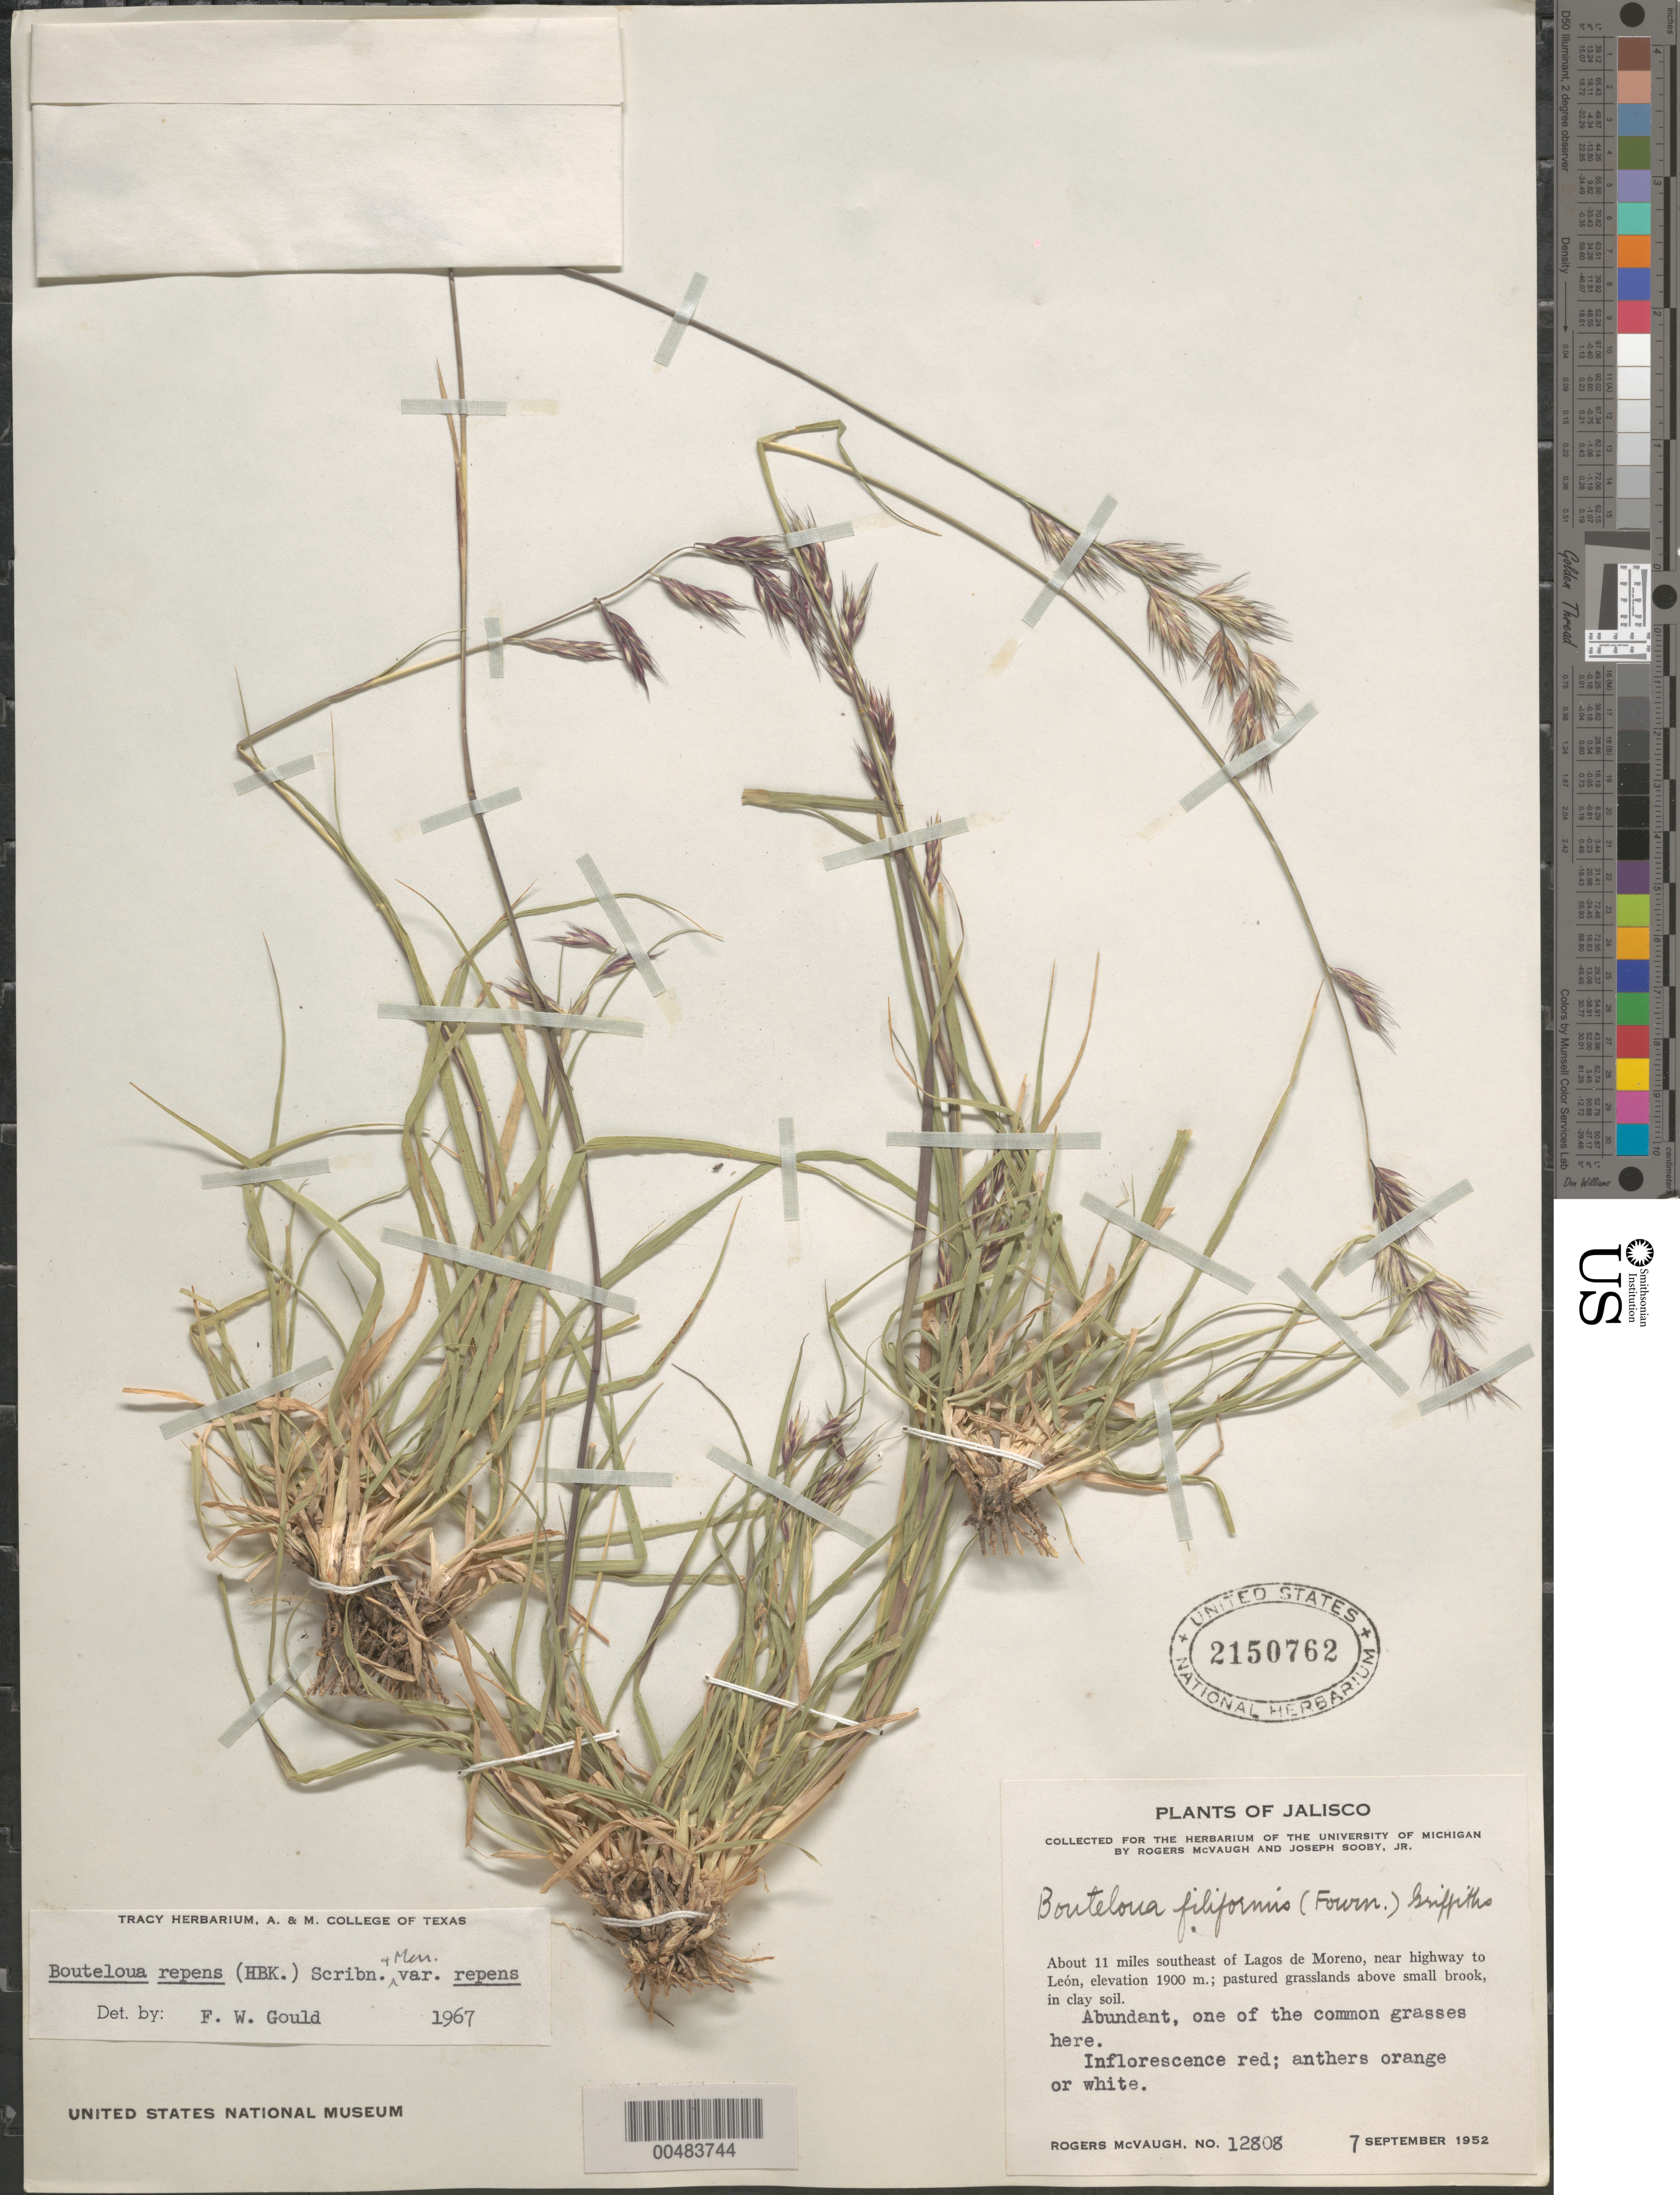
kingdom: Plantae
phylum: Tracheophyta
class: Liliopsida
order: Poales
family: Poaceae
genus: Bouteloua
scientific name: Bouteloua repens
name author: (Kunth) Scribn. & Merr.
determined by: Gould, F. W.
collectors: R. McVaugh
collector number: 12808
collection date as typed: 7 Sep 1952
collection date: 1952-09-07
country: Mexico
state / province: Jalisco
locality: About 11 mi SE of Lagos de Moreno, near hwy to León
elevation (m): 1900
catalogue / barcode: US 2150762